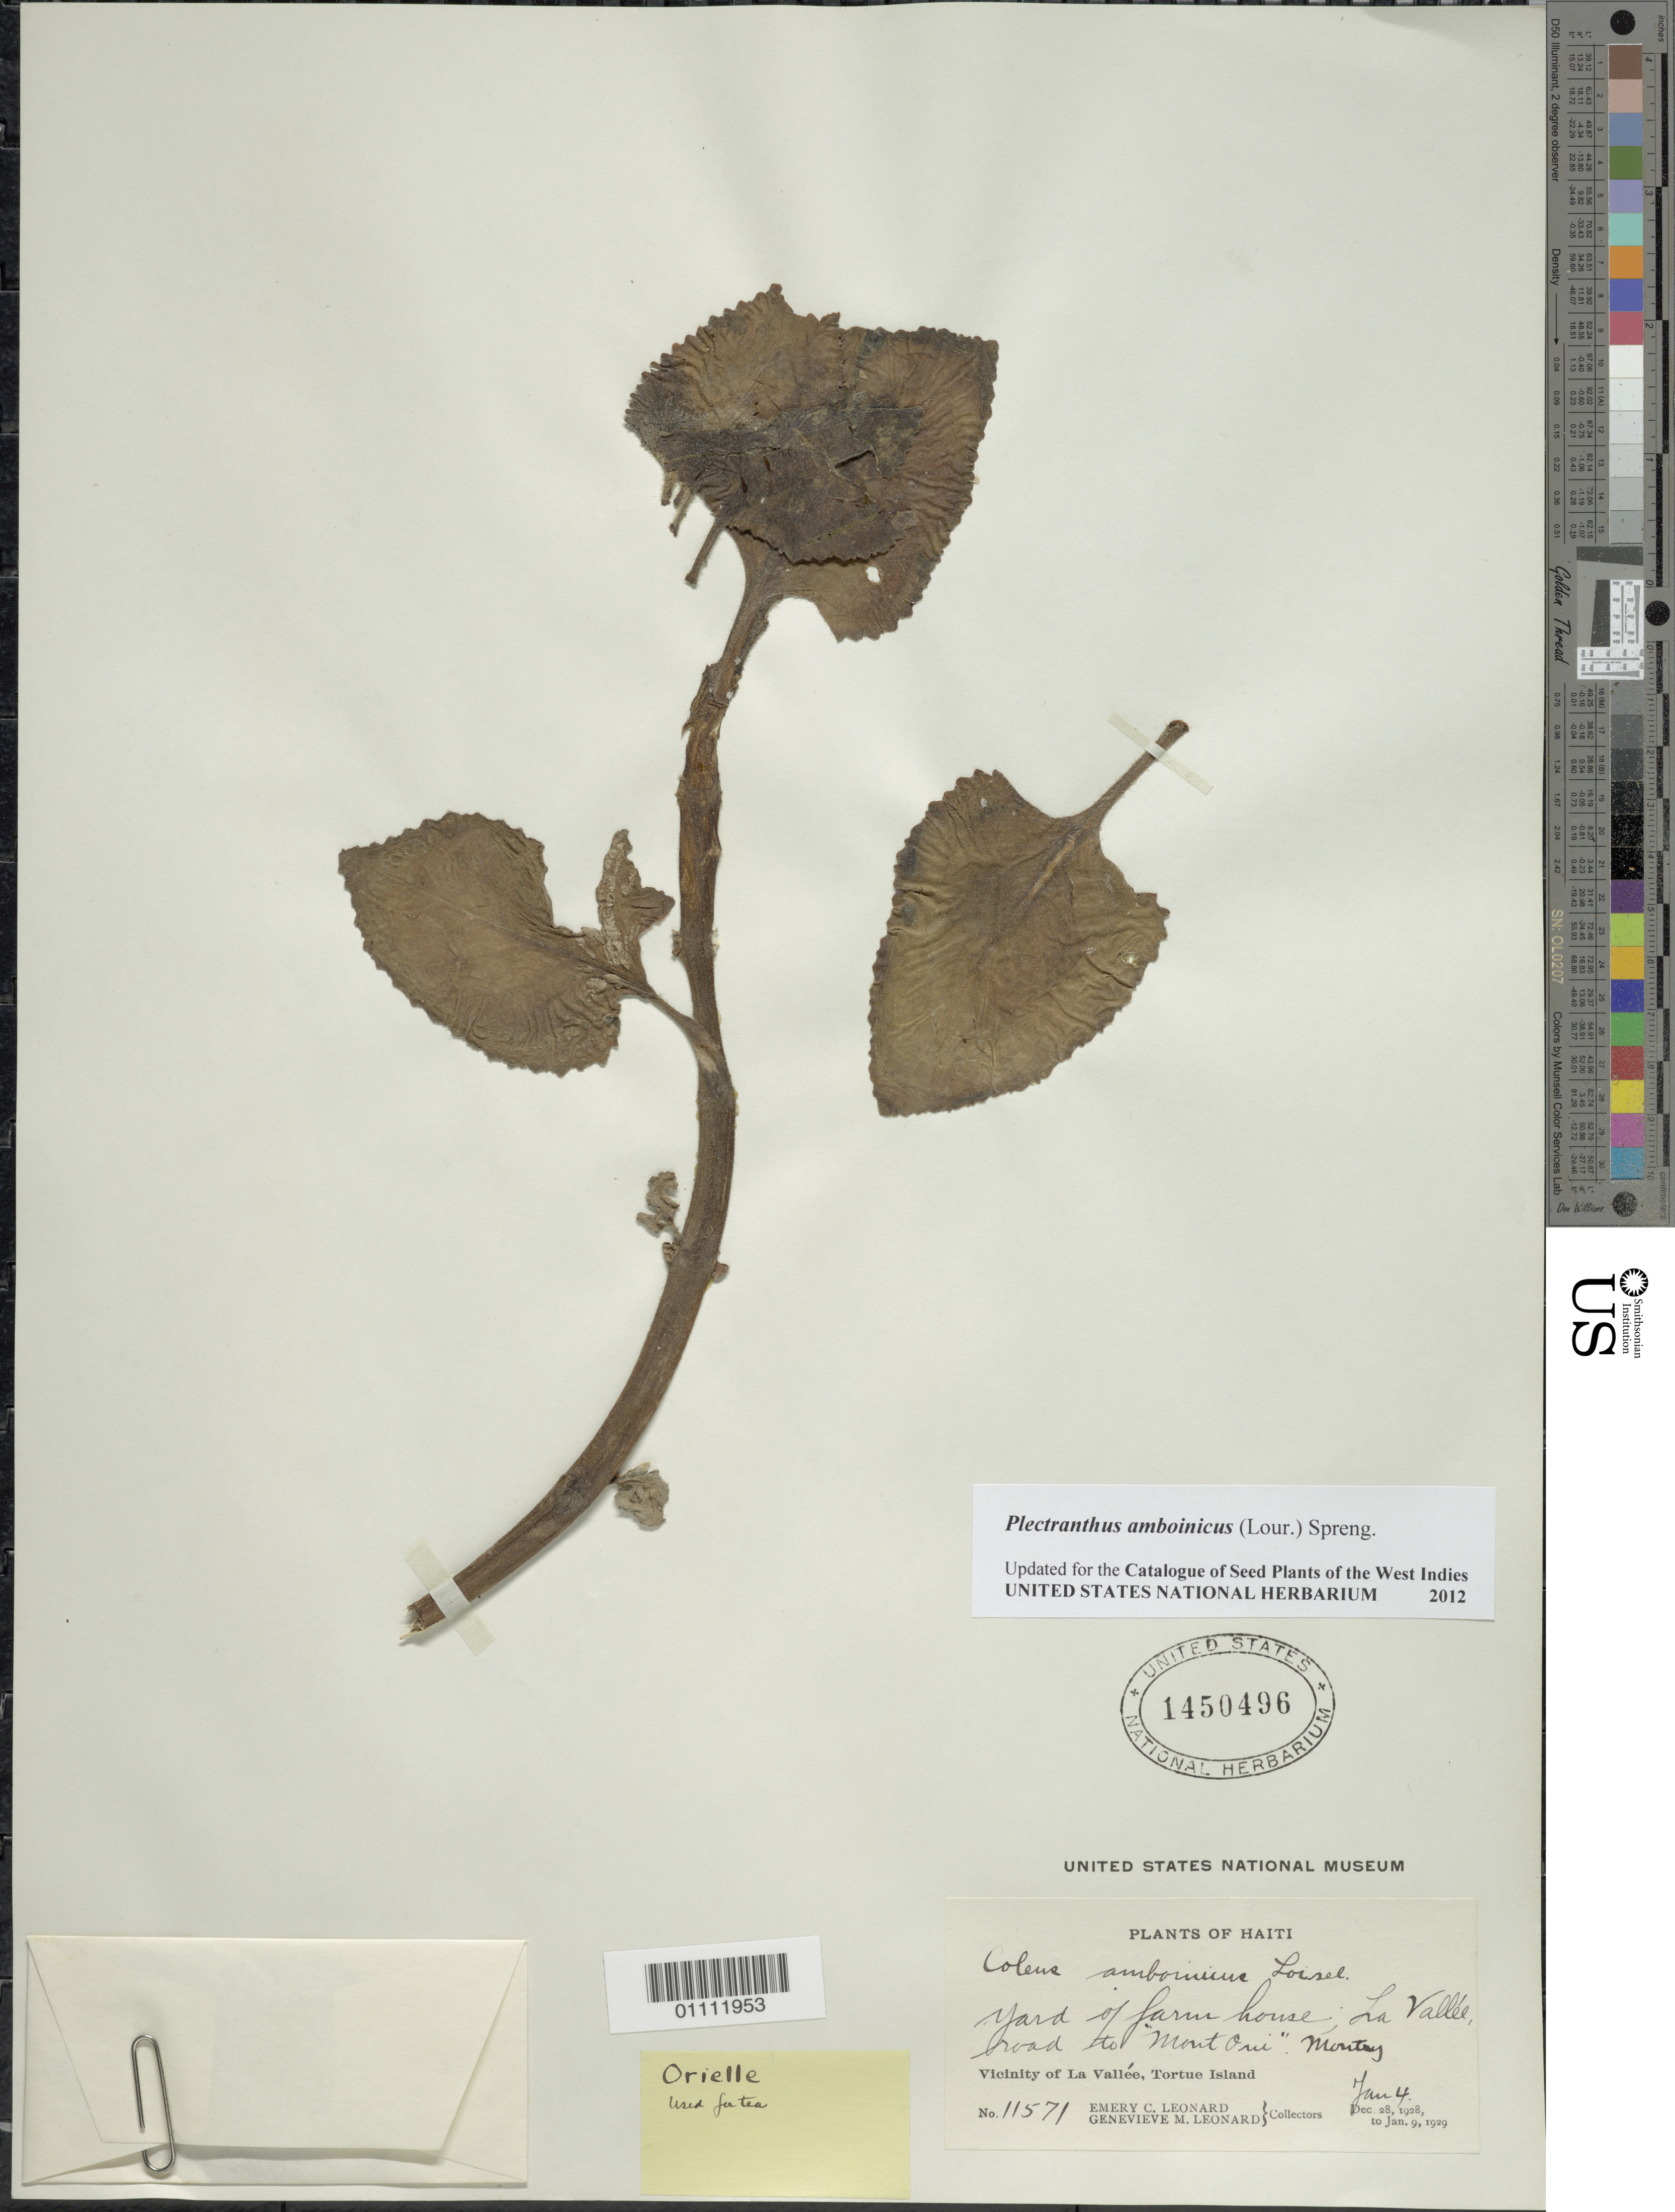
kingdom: Plantae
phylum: Tracheophyta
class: Magnoliopsida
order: Lamiales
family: Lamiaceae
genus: Plectranthus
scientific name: Plectranthus amboinicus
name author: (Lour.) Spreng.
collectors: E. C. Leonard & G. M. Leonard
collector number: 11571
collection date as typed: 04 Jan 1929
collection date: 1929-01-04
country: Haiti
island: Hispaniola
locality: La Vallée road to "Mont Oui", Tortue Island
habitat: Yard of farm house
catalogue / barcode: US 1450496